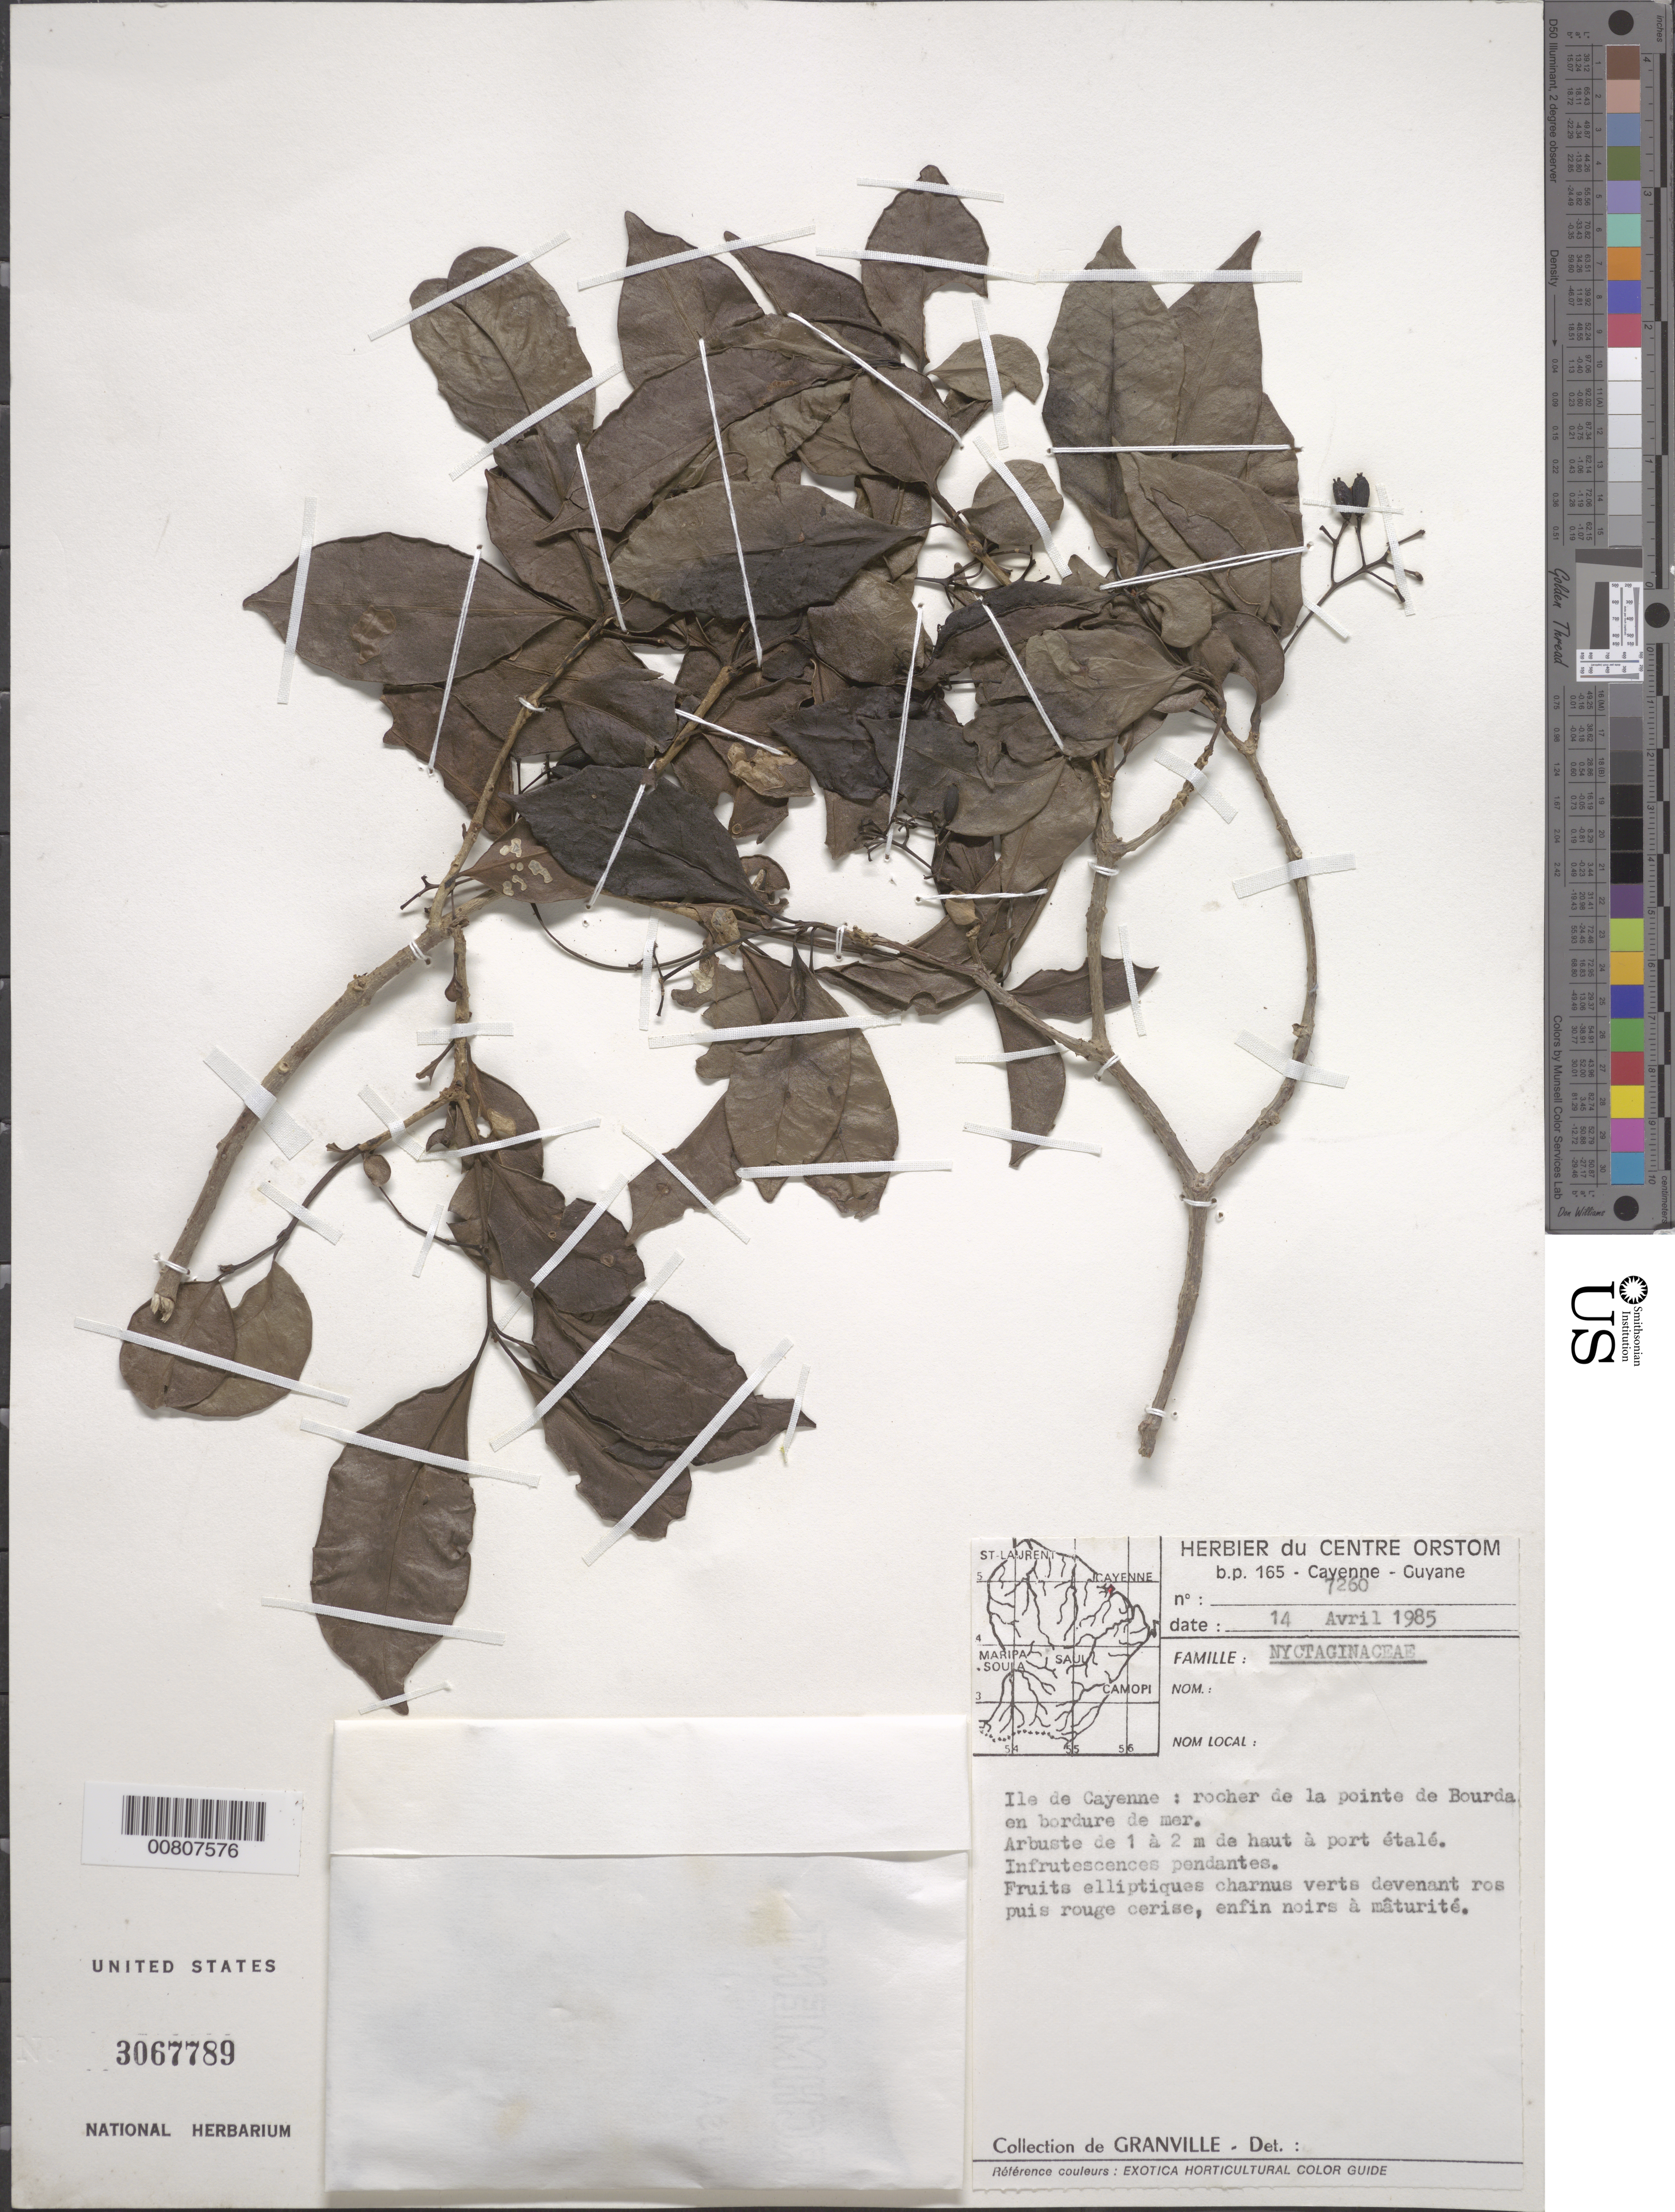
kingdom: Plantae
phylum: Tracheophyta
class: Magnoliopsida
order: Caryophyllales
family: Nyctaginaceae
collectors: J.-J. de Granville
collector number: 7260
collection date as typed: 14-Apr-85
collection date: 1985-04-14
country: French Guiana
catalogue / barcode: US 3067789